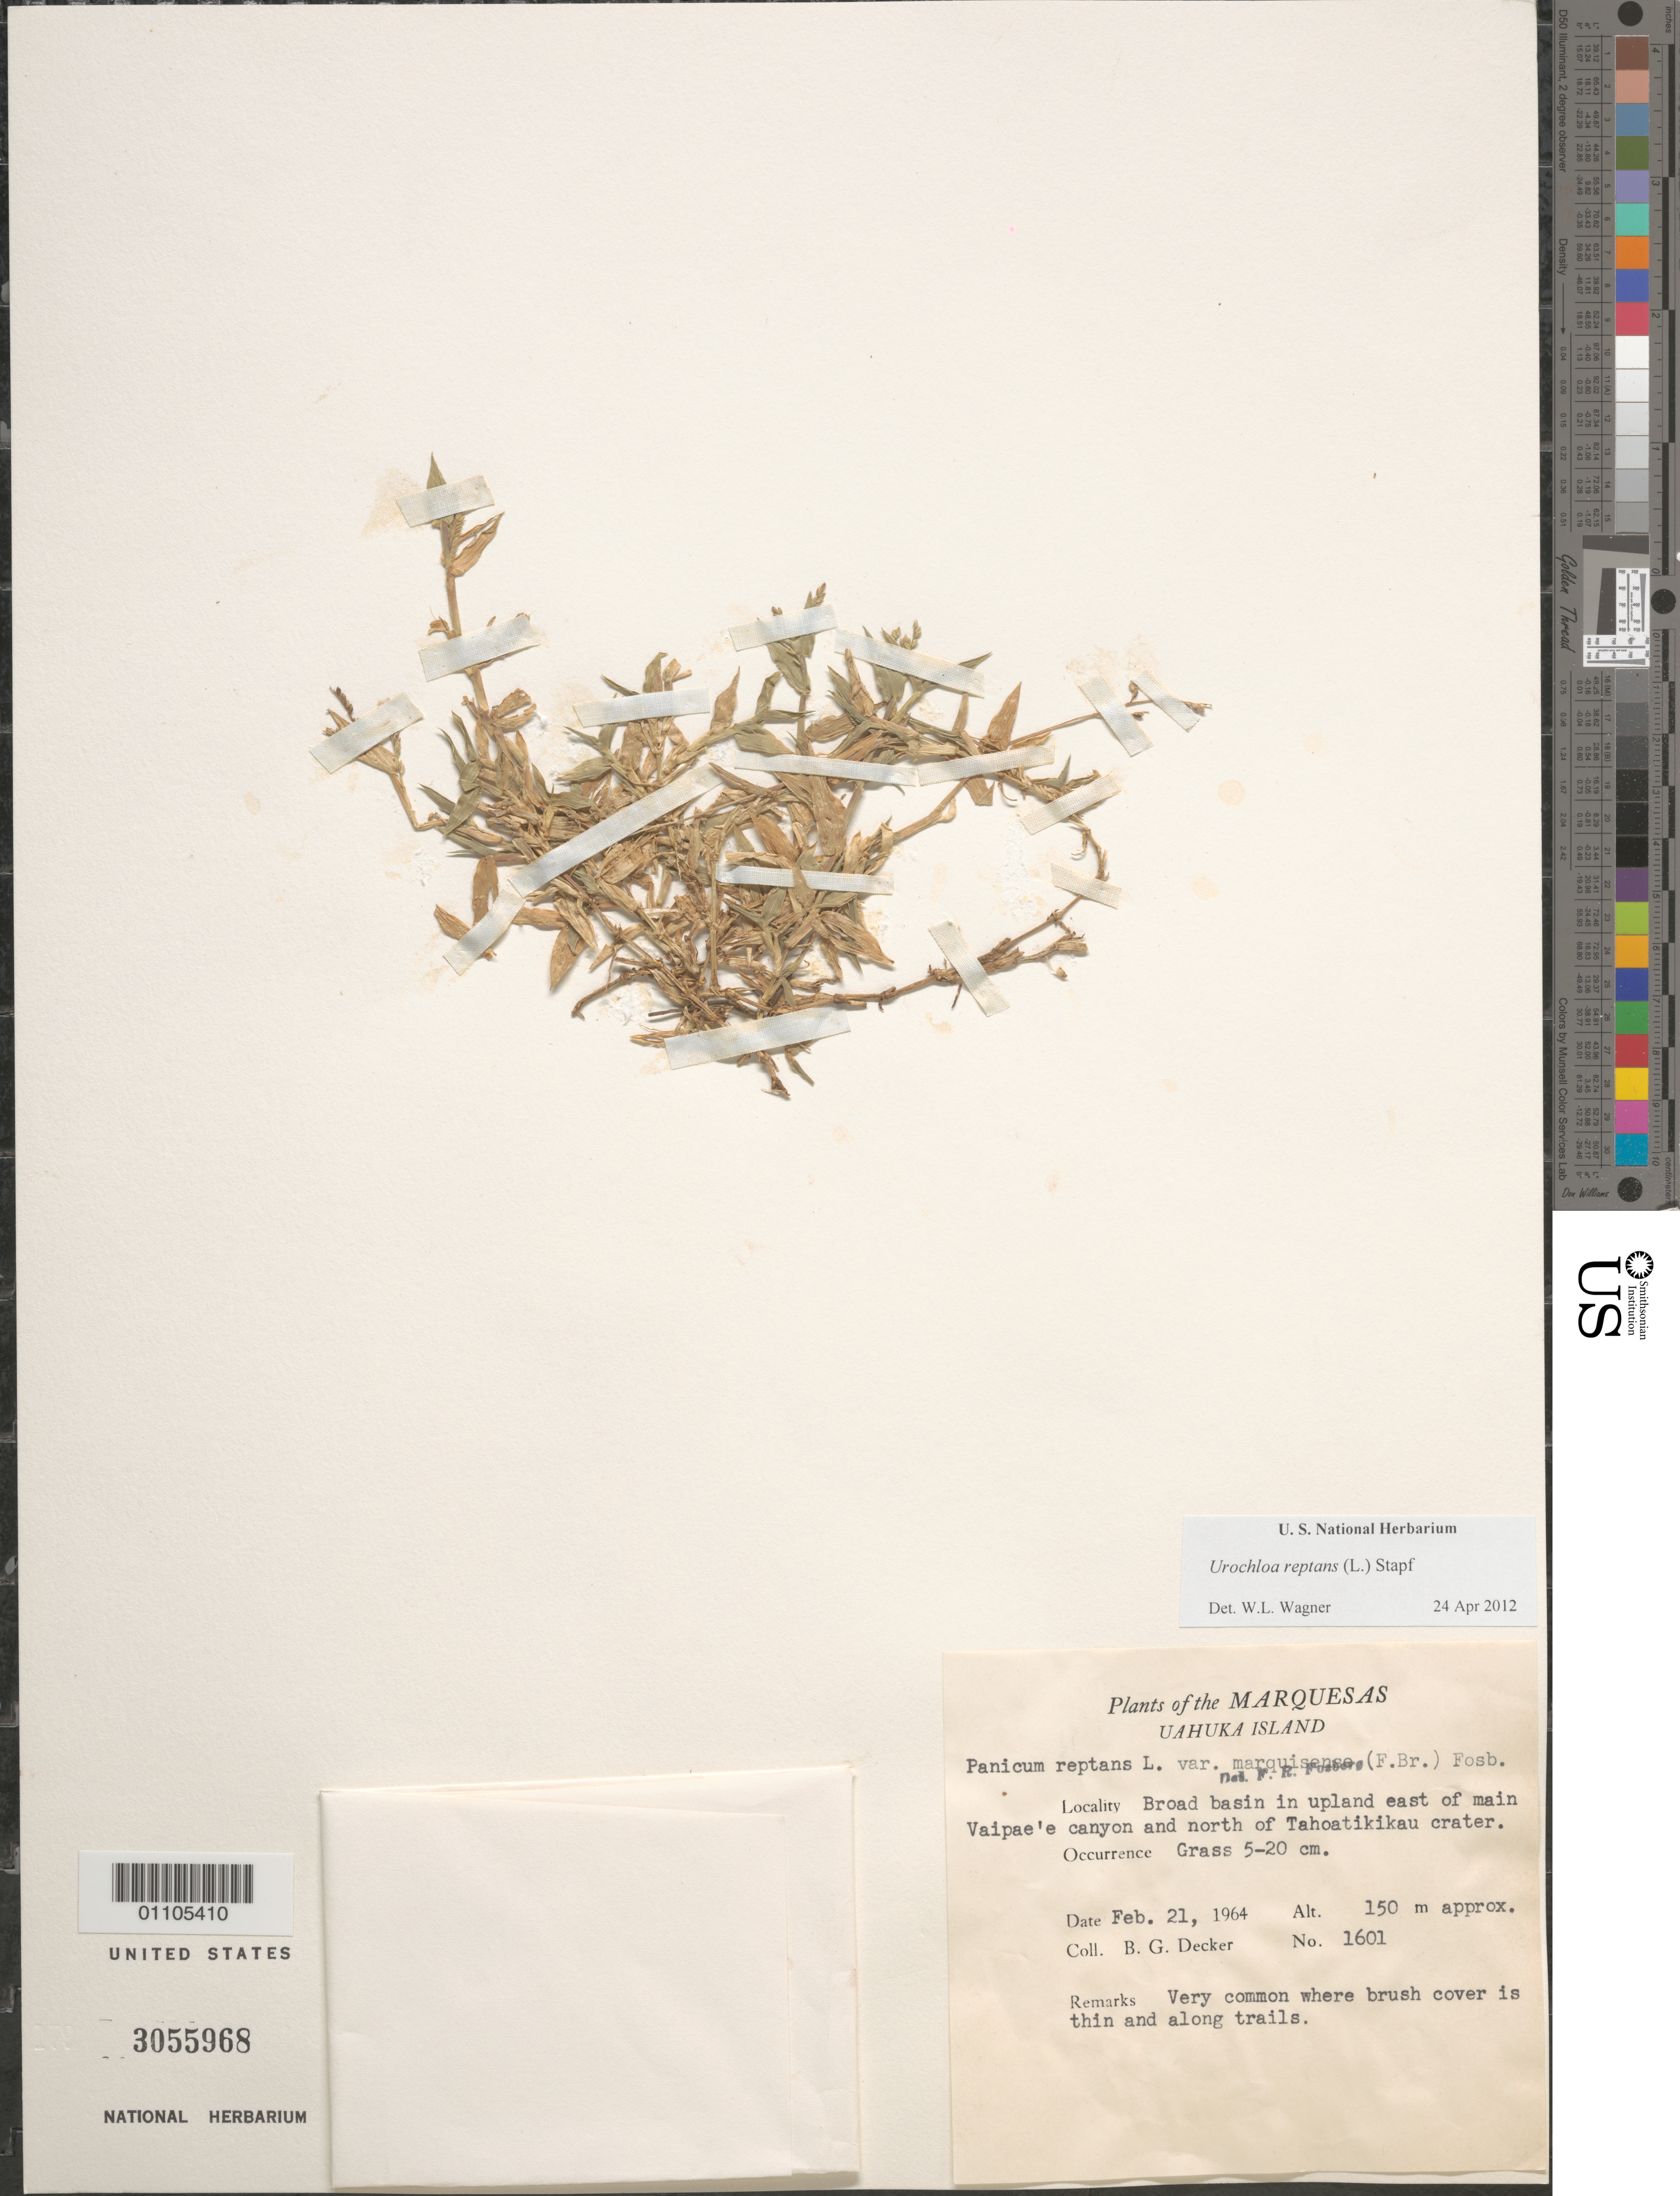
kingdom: Plantae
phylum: Tracheophyta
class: Liliopsida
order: Poales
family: Poaceae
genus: Urochloa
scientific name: Urochloa reptans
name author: (L.) Stapf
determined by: Wagner, W. L., (BOT), Smithsonian Institution - National Museum of Natural History (UNITED STATES)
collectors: B. G. Decker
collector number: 1601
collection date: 1964-02-21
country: French Polynesia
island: Hiva Oa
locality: broad basin in upland, E of main Vaipae'e Canyon and N of Tahoatikikau crater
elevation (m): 150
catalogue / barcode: US 3055968